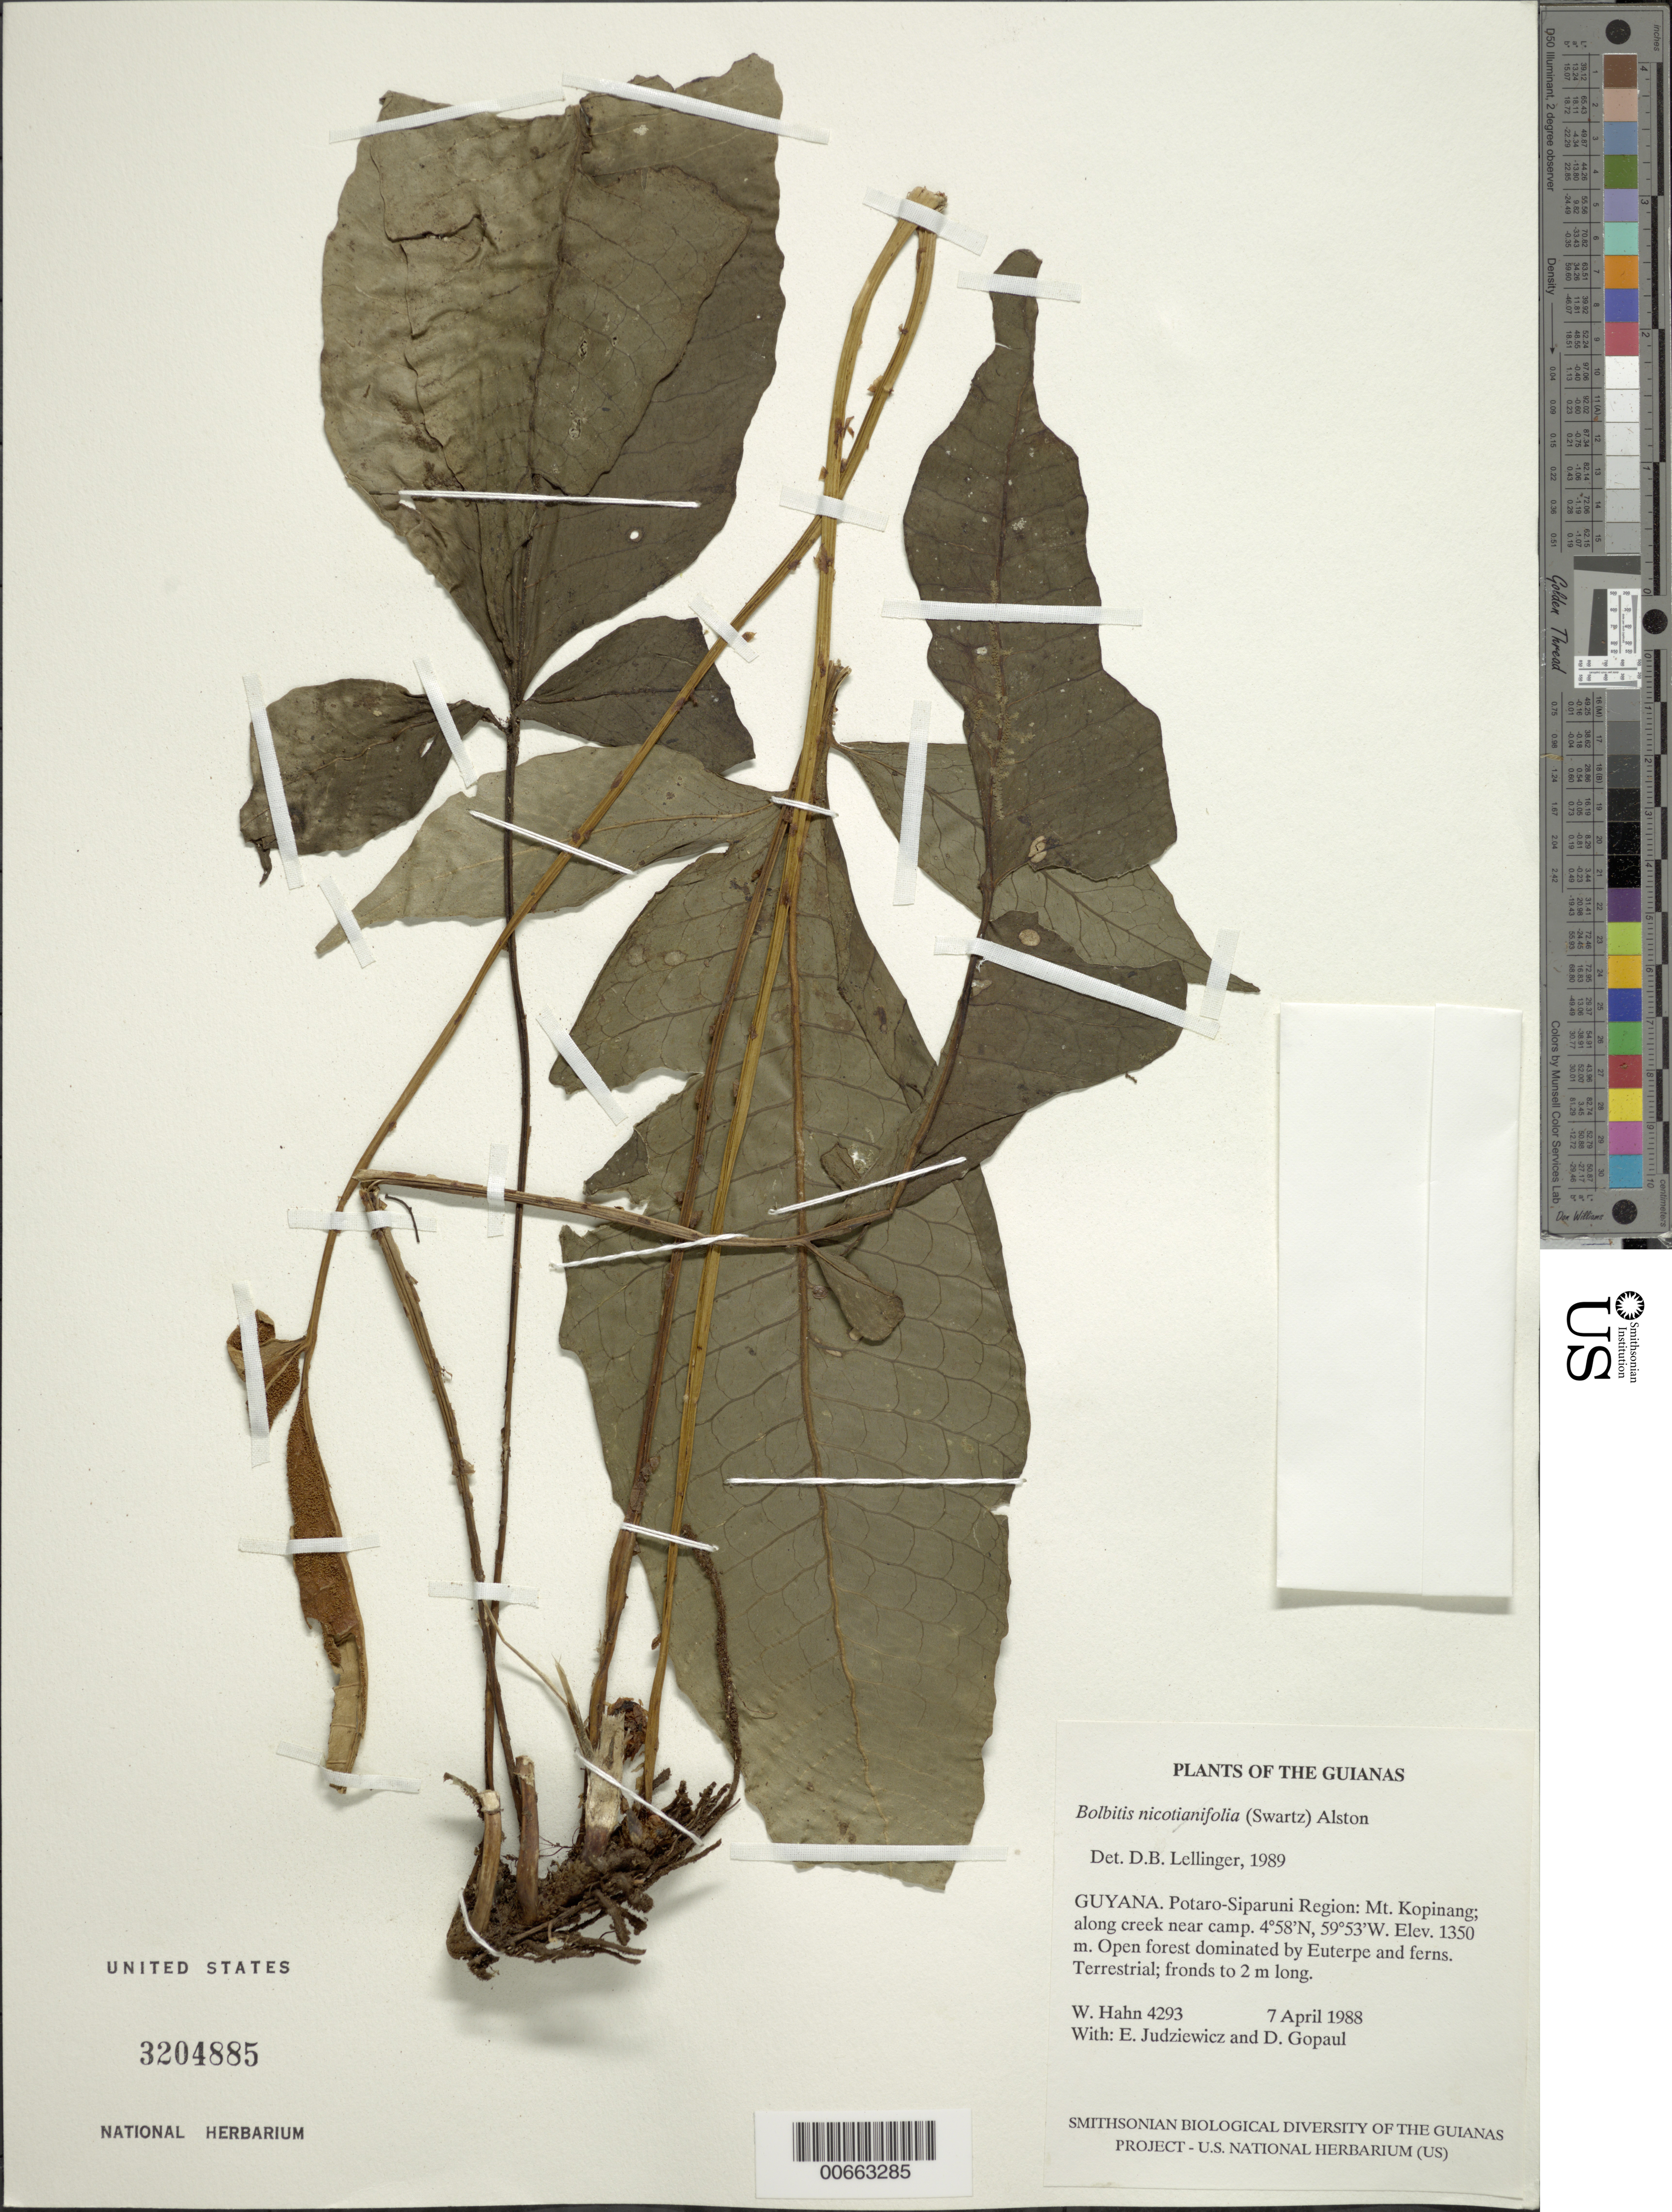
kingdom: Plantae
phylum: Tracheophyta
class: Polypodiopsida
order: Polypodiales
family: Dryopteridaceae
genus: Bolbitis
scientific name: Bolbitis sp.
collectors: W. Hahn, E. J. Judziewicz & D. Gopaul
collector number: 4293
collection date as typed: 7 April 1988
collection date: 1988-04-07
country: Guyana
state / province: Potaro-Siparuni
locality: Mt. Kopinang; along creek near camp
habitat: Open forest dominated by Euterpe and ferns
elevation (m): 1350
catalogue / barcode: US 3204885